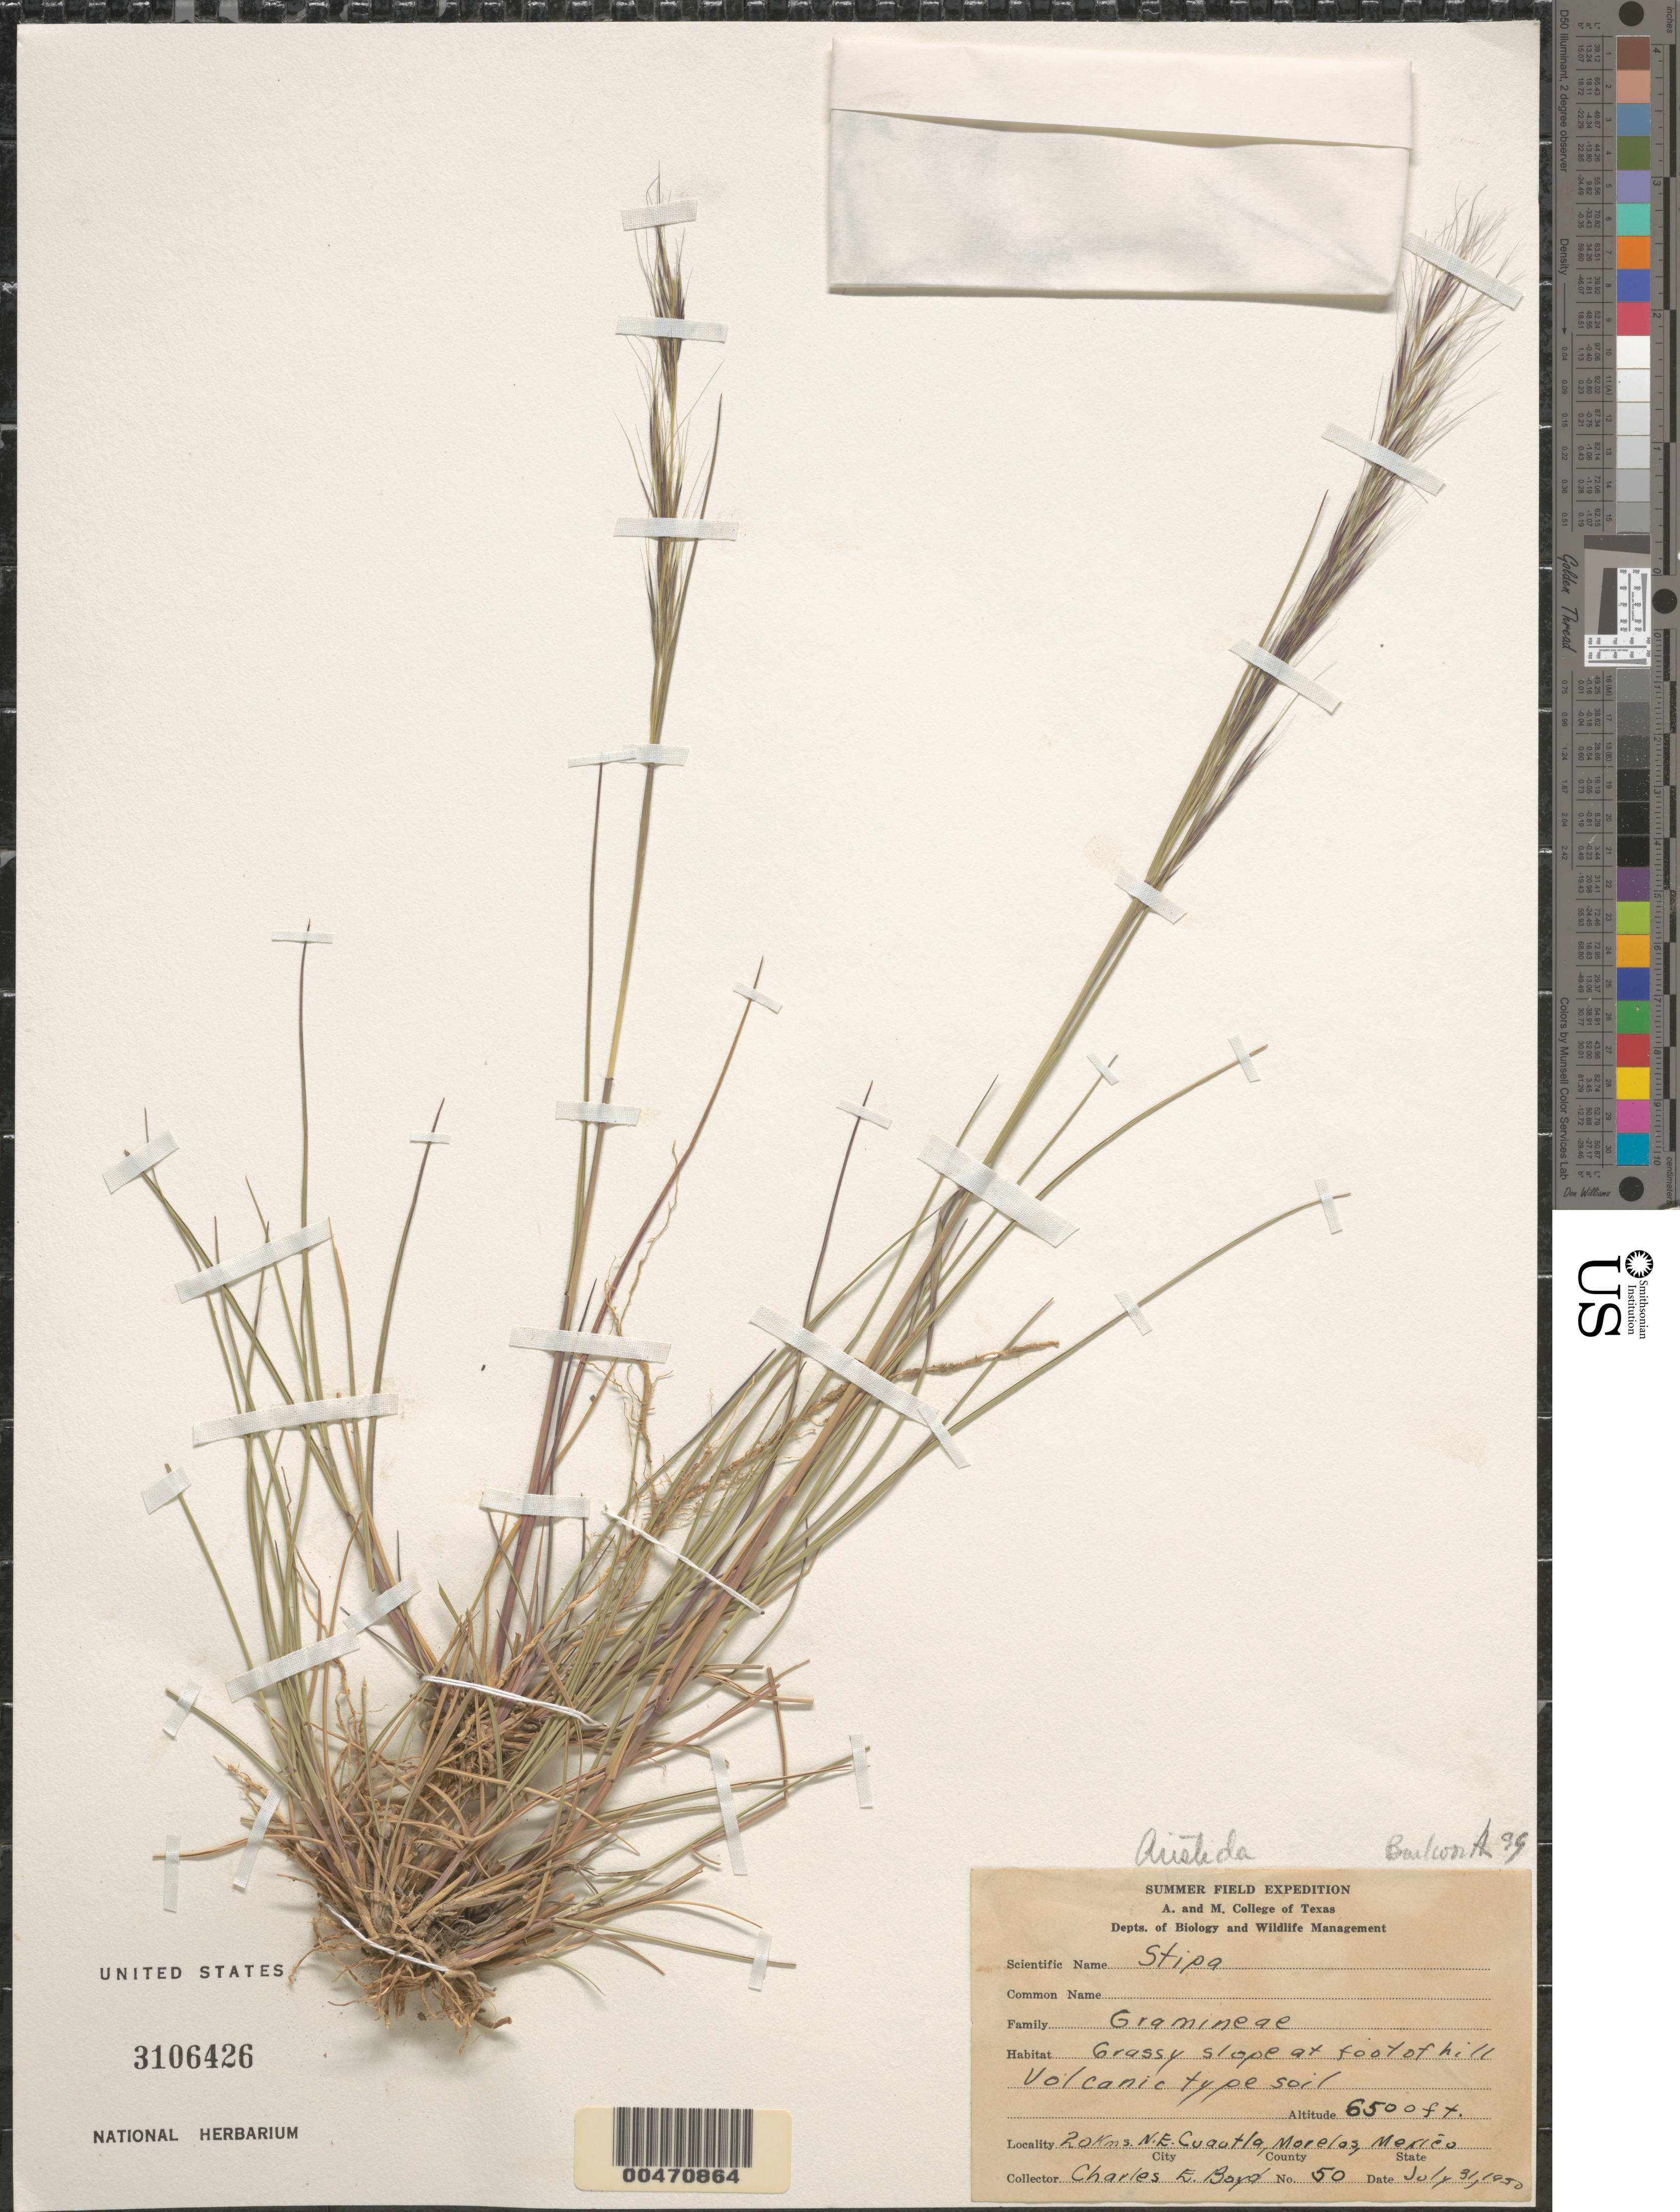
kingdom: Plantae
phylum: Tracheophyta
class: Liliopsida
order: Poales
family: Poaceae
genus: Stipa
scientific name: Stipa sp.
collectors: C. Bouyd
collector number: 50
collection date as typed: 31 Jul 1950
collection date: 1950-07-31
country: Mexico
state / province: Morelos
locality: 20 km NE Cuautla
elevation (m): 1981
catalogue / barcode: US 3106426